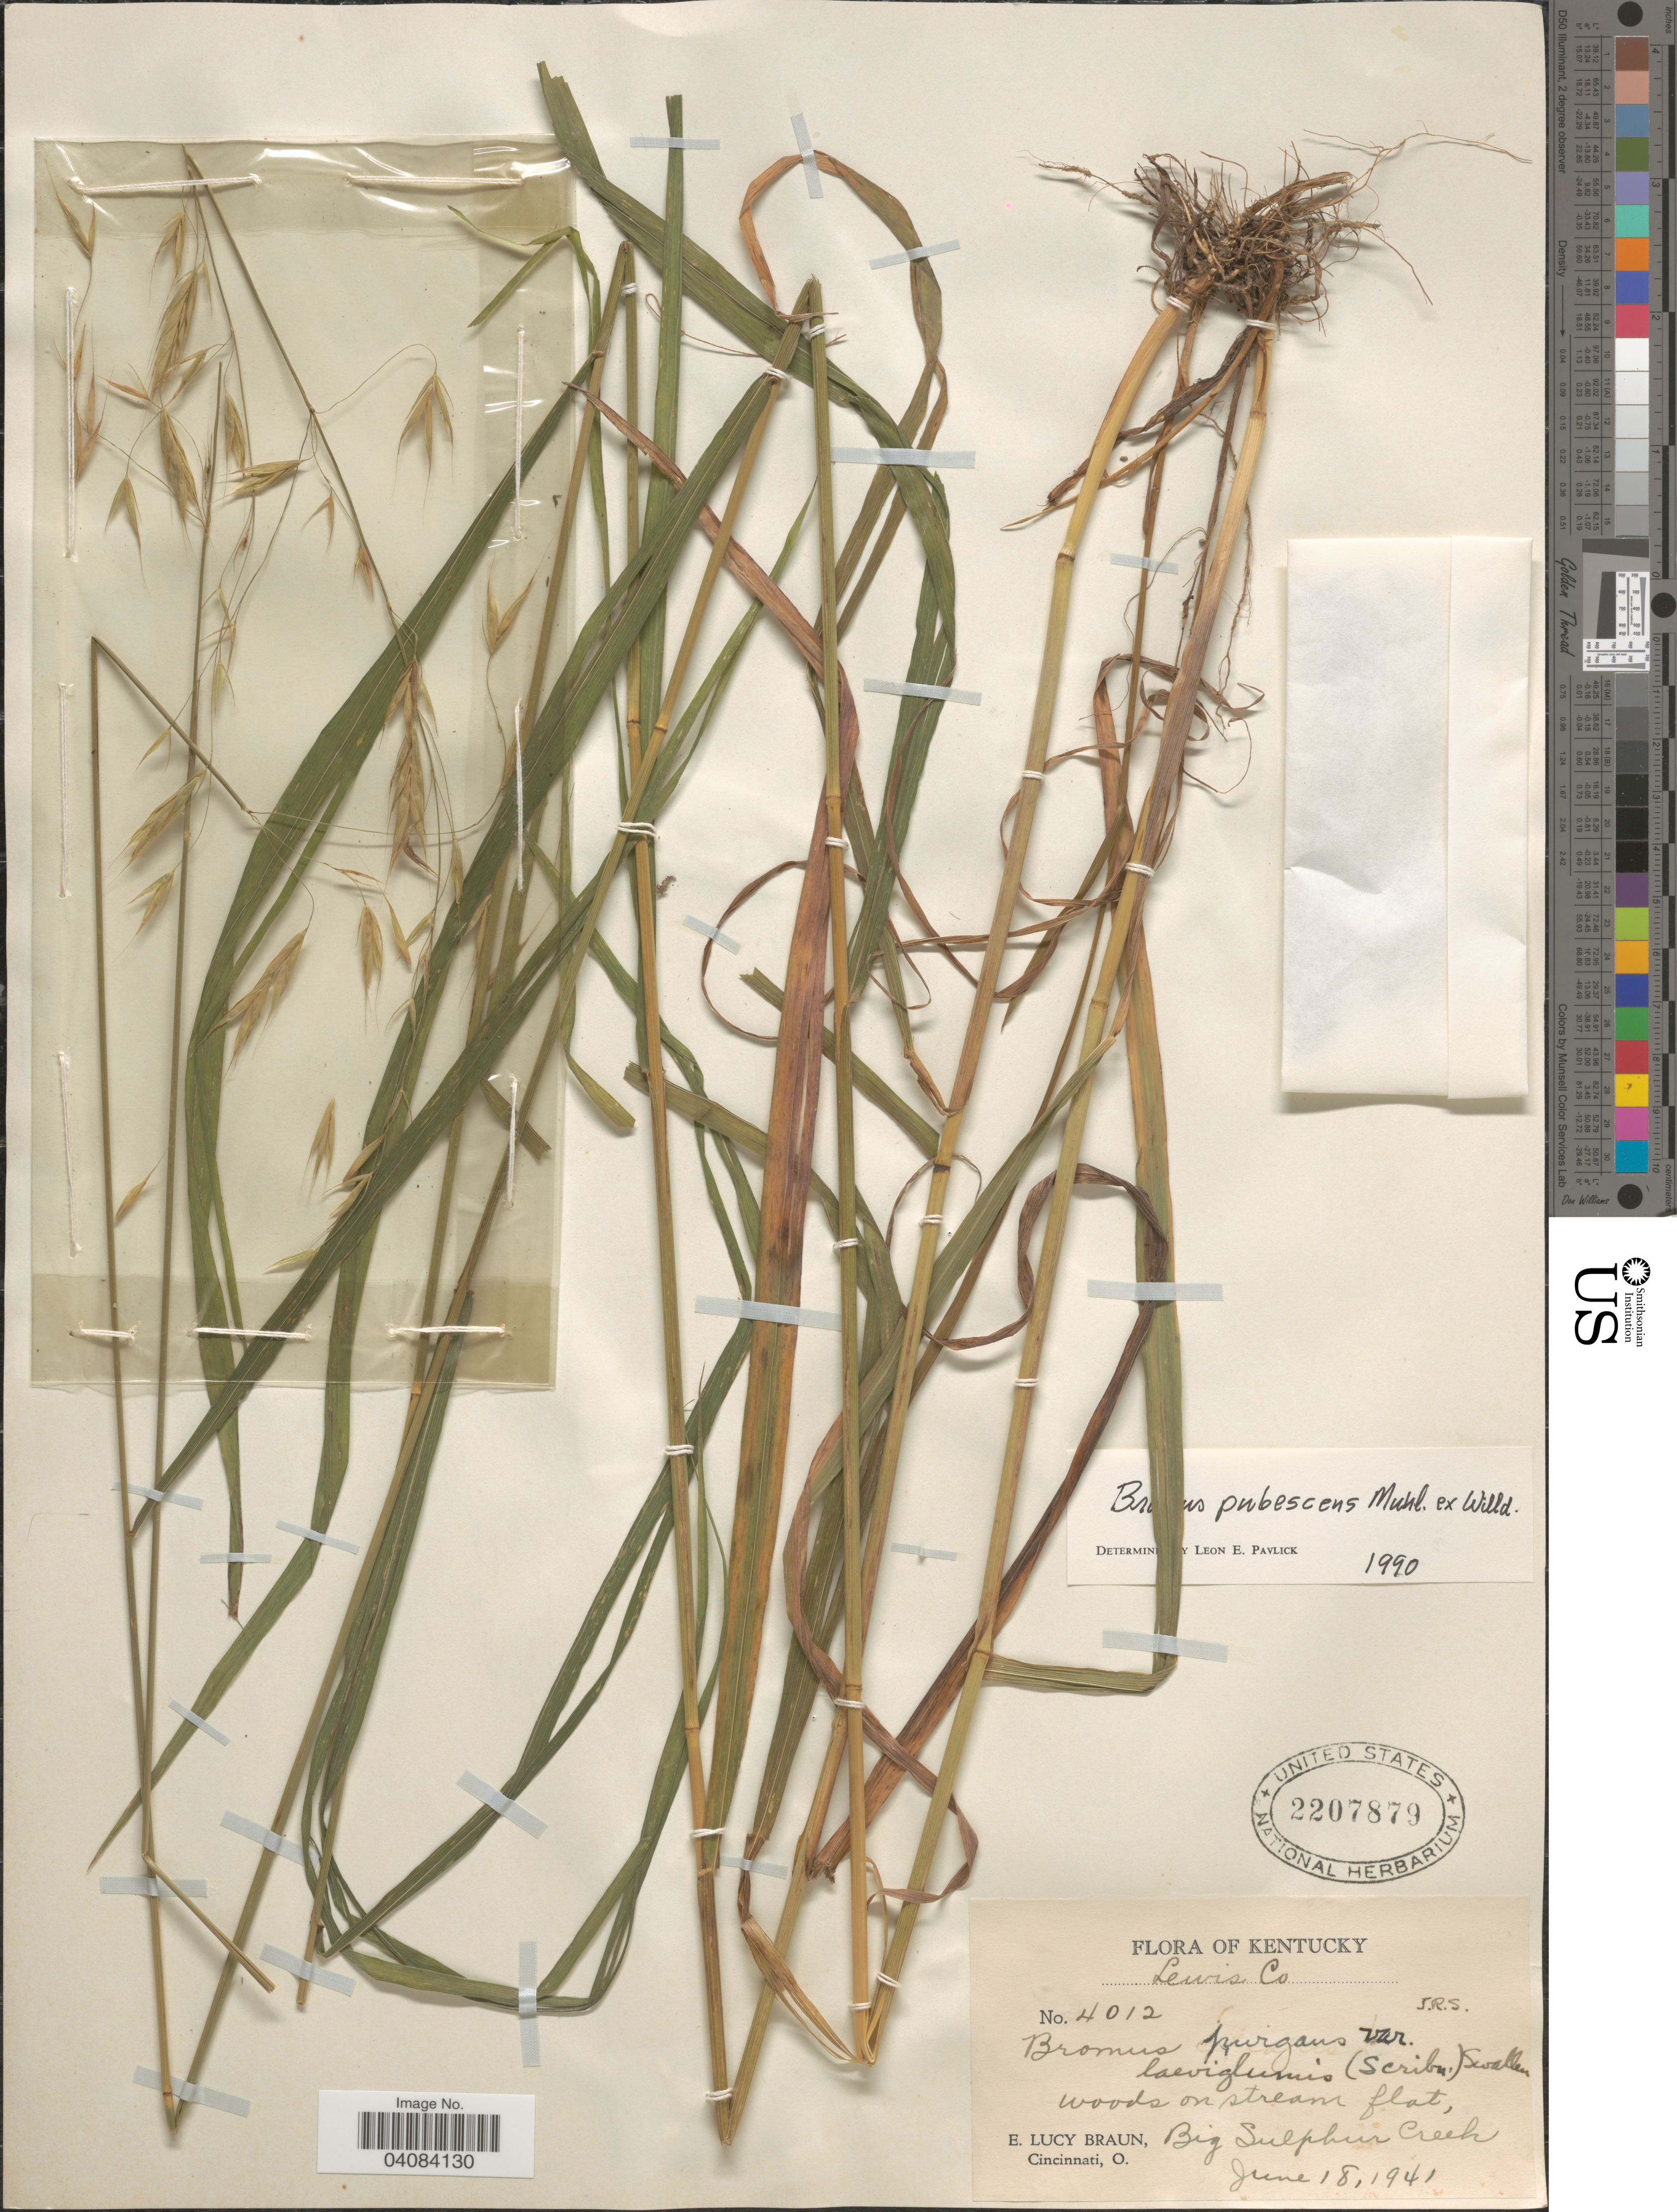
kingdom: Plantae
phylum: Tracheophyta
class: Liliopsida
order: Poales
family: Poaceae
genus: Bromus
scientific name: Bromus pubescens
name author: Muhl. ex Willd.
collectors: E. L. Braun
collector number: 4012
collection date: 1941-06-18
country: United States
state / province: Kentucky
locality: Lewis Co. Big Sulphur Creek.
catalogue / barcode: US 2207879